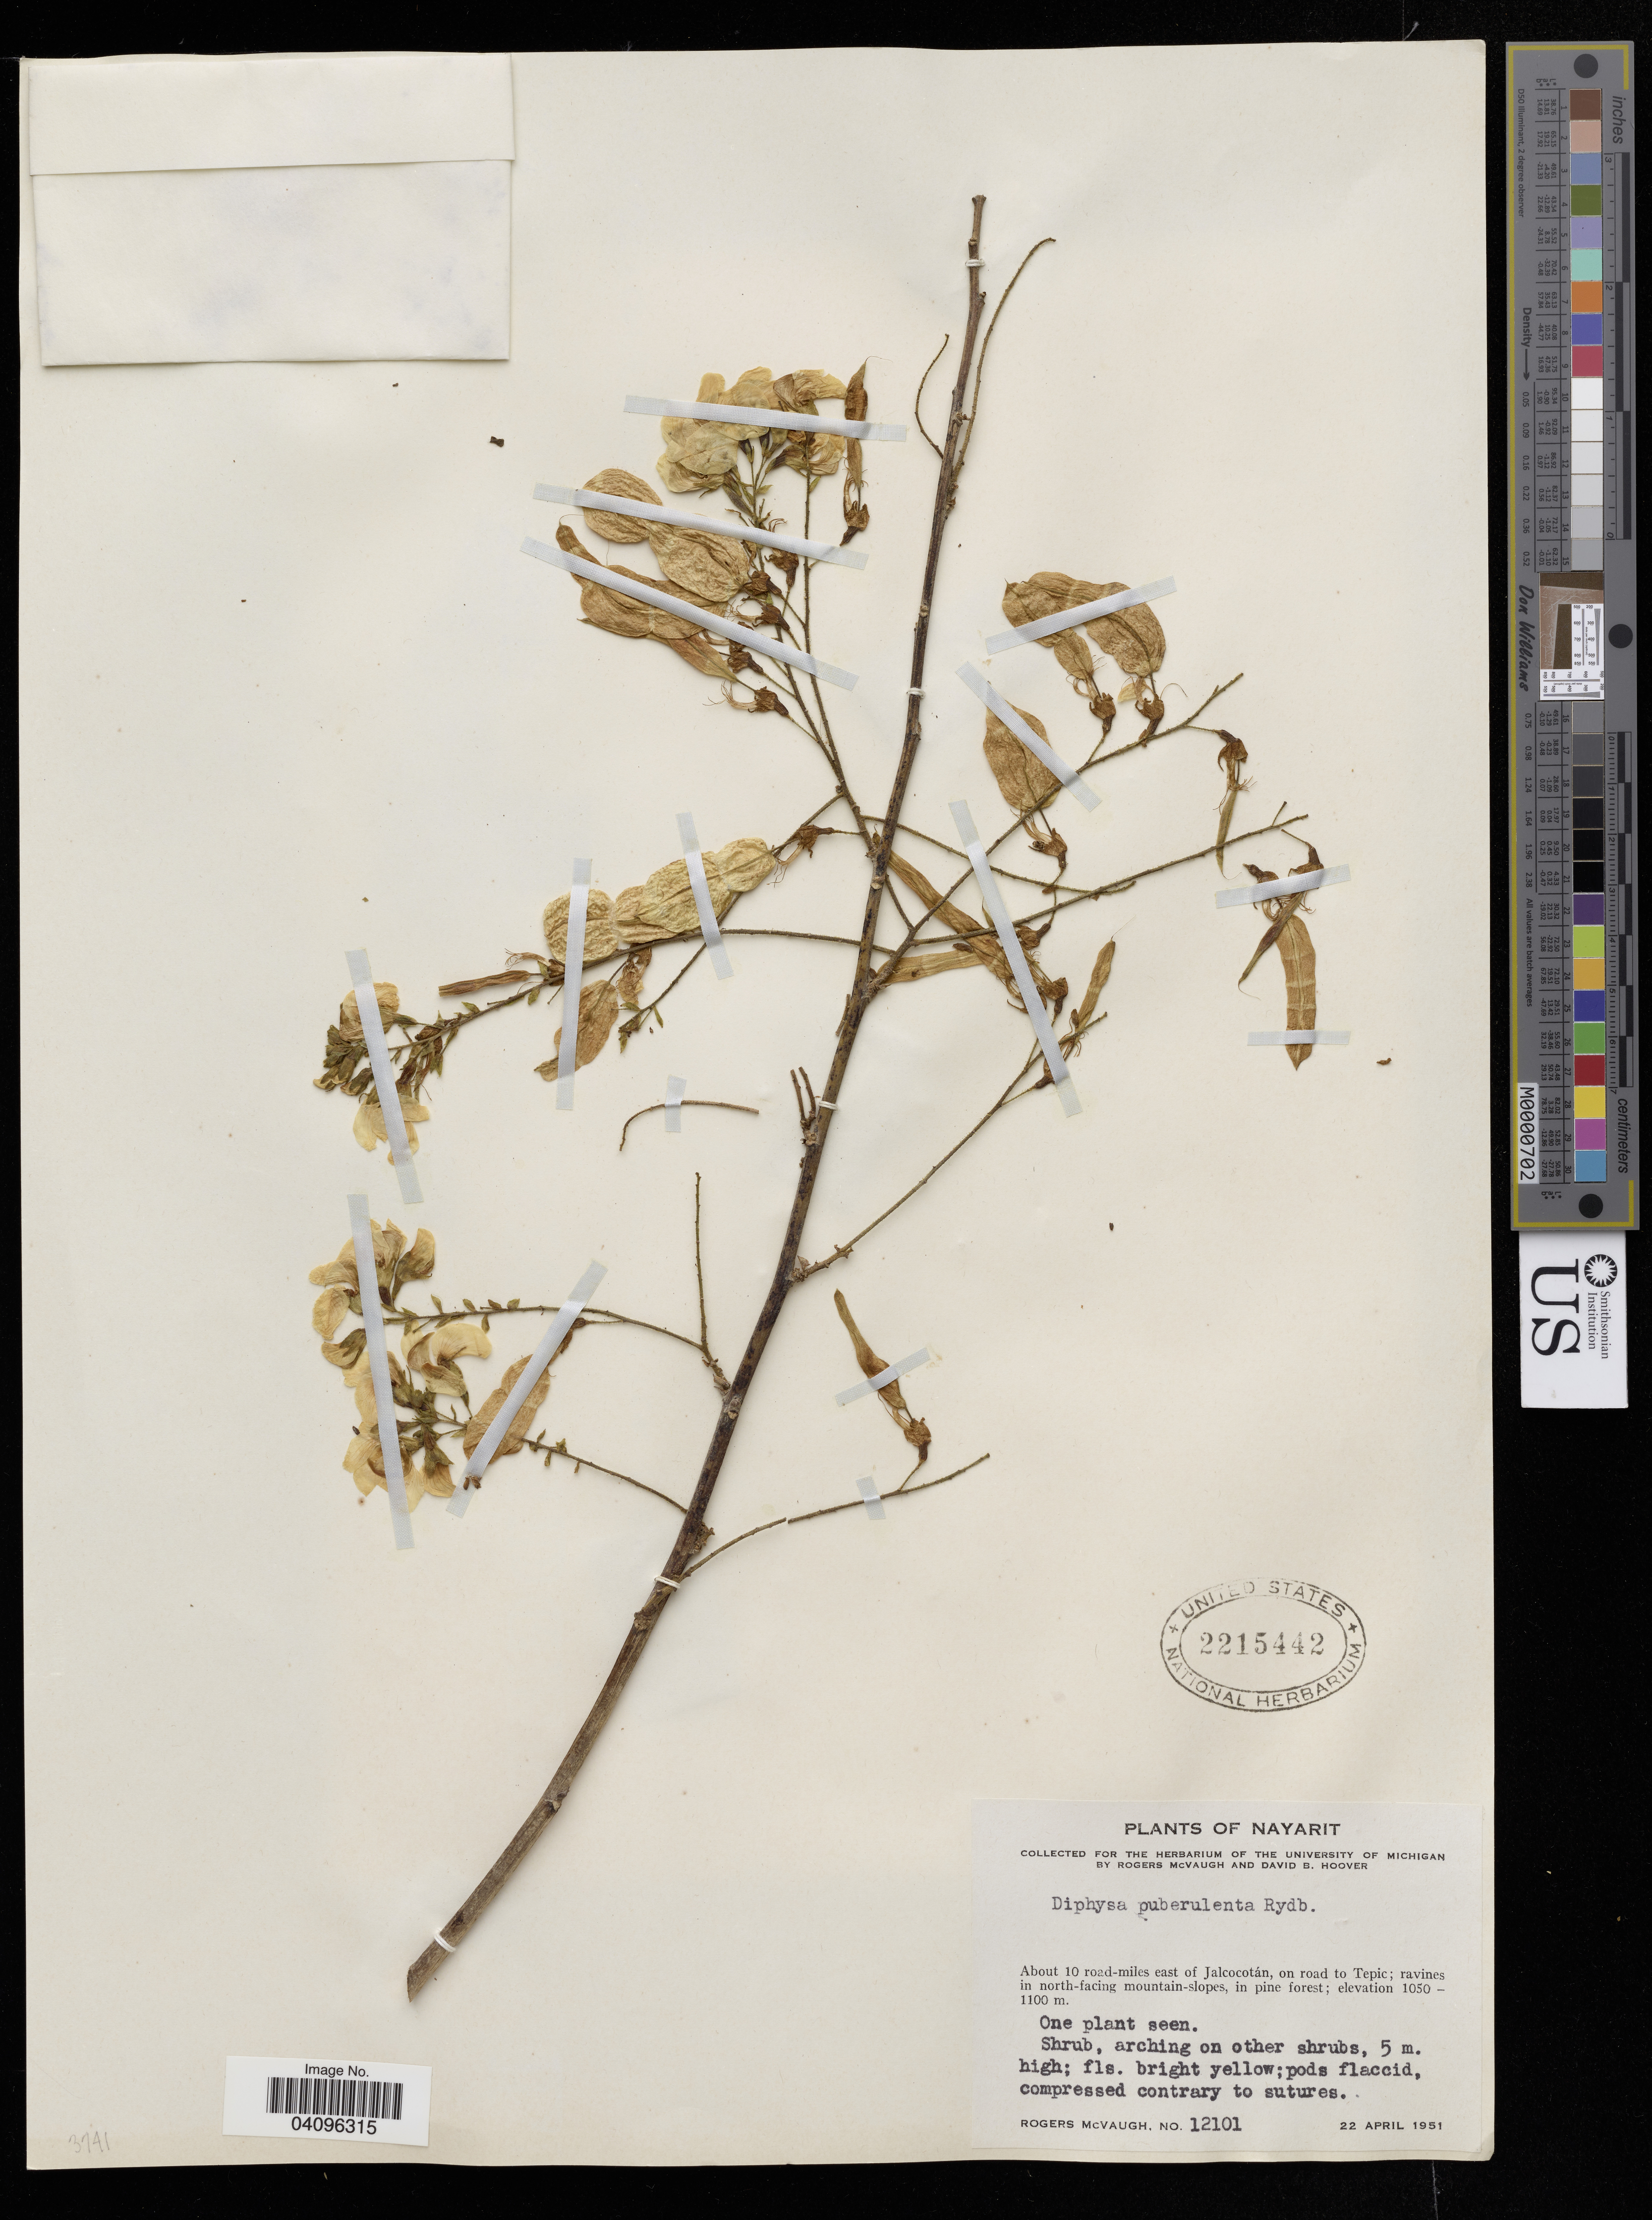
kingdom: Plantae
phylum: Tracheophyta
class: Magnoliopsida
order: Fabales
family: Fabaceae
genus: Diphysa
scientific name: Diphysa puberulenta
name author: Rydb.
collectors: R. McVaugh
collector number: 12101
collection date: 1951-04-22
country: Mexico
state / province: Nayarit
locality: About 10 road-miles east of Jalcocotán, on road to Tepix.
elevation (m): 1050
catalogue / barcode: US 2215442